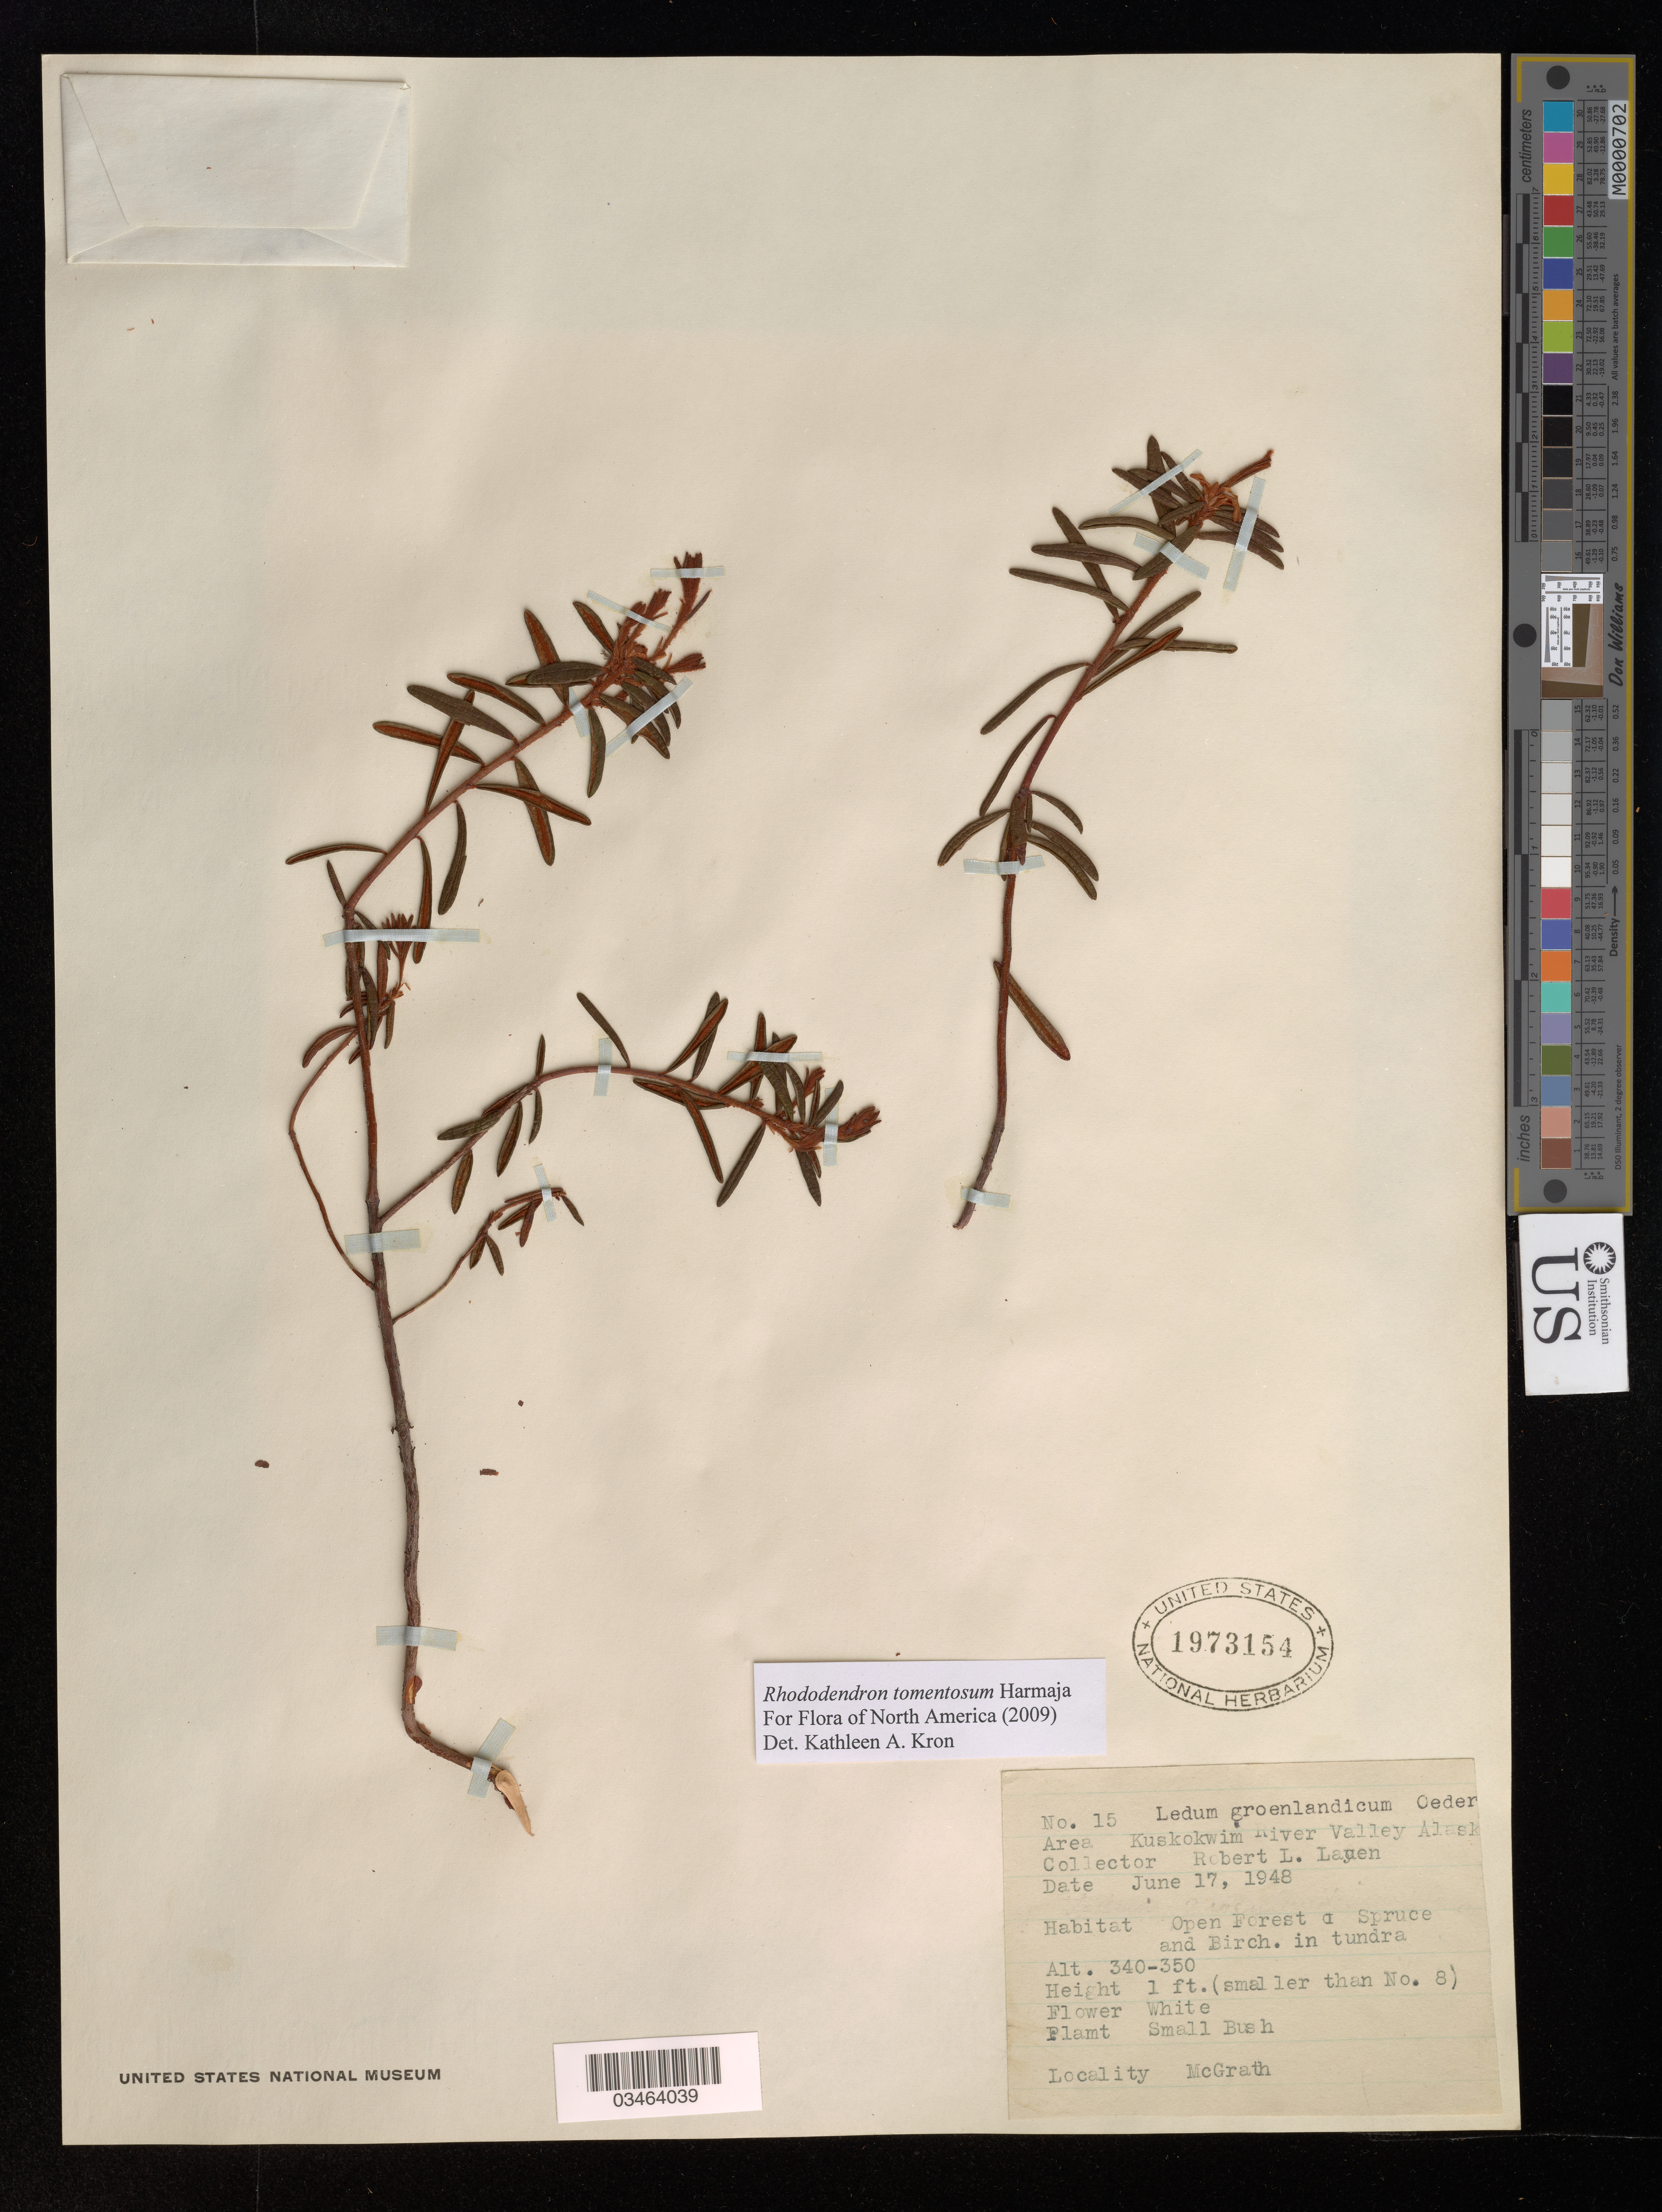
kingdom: Plantae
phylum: Tracheophyta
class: Magnoliopsida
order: Ericales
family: Ericaceae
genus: Rhododendron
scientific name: Rhododendron tomentosum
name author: Harmaja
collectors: R. Lauen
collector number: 15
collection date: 1948-06-17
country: United States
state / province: Alaska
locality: Area Kuskokwim River Valley. McGrath.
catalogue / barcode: US 1973154